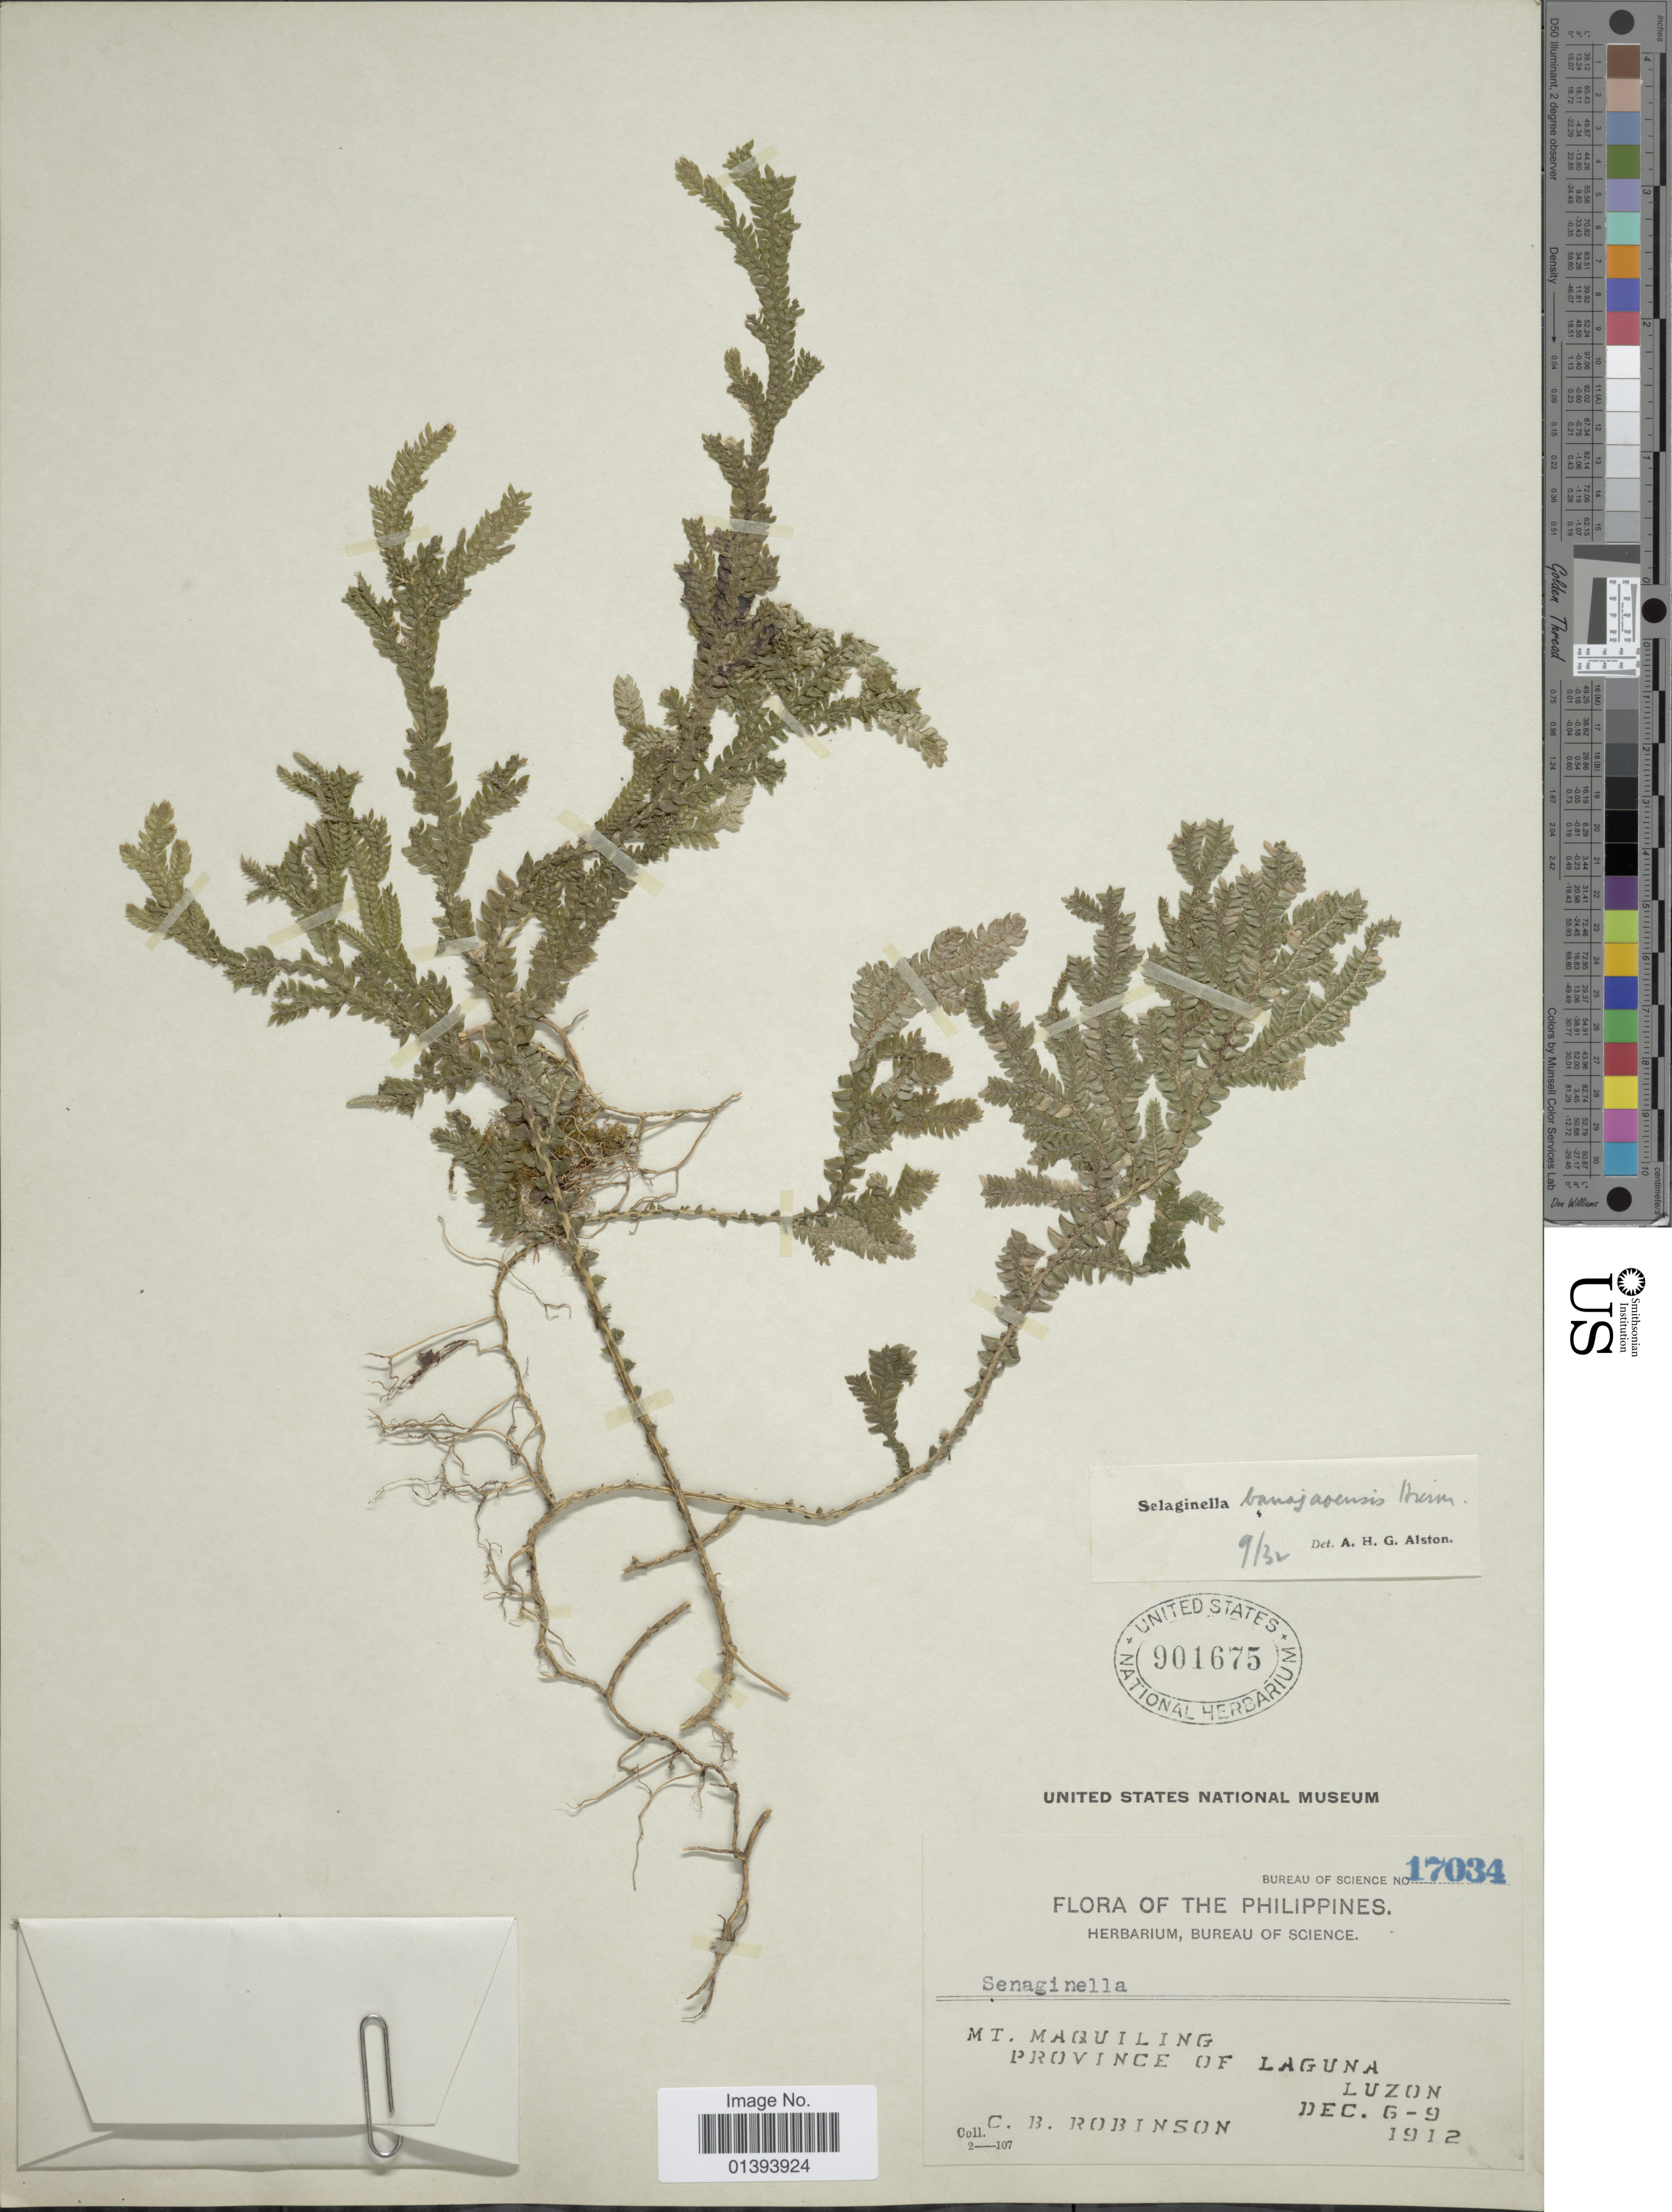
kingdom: Plantae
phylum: Tracheophyta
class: Lycopodiopsida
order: Selaginellales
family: Selaginellaceae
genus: Selaginella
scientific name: Selaginella jagorii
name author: Warb.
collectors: C. Robinson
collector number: Bureau of Science 17034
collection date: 1912-12-06/1912-12-09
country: Philippines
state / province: Central Luzon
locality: Mt. Maquiling, province of Laguna, Luzon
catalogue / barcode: US 901675